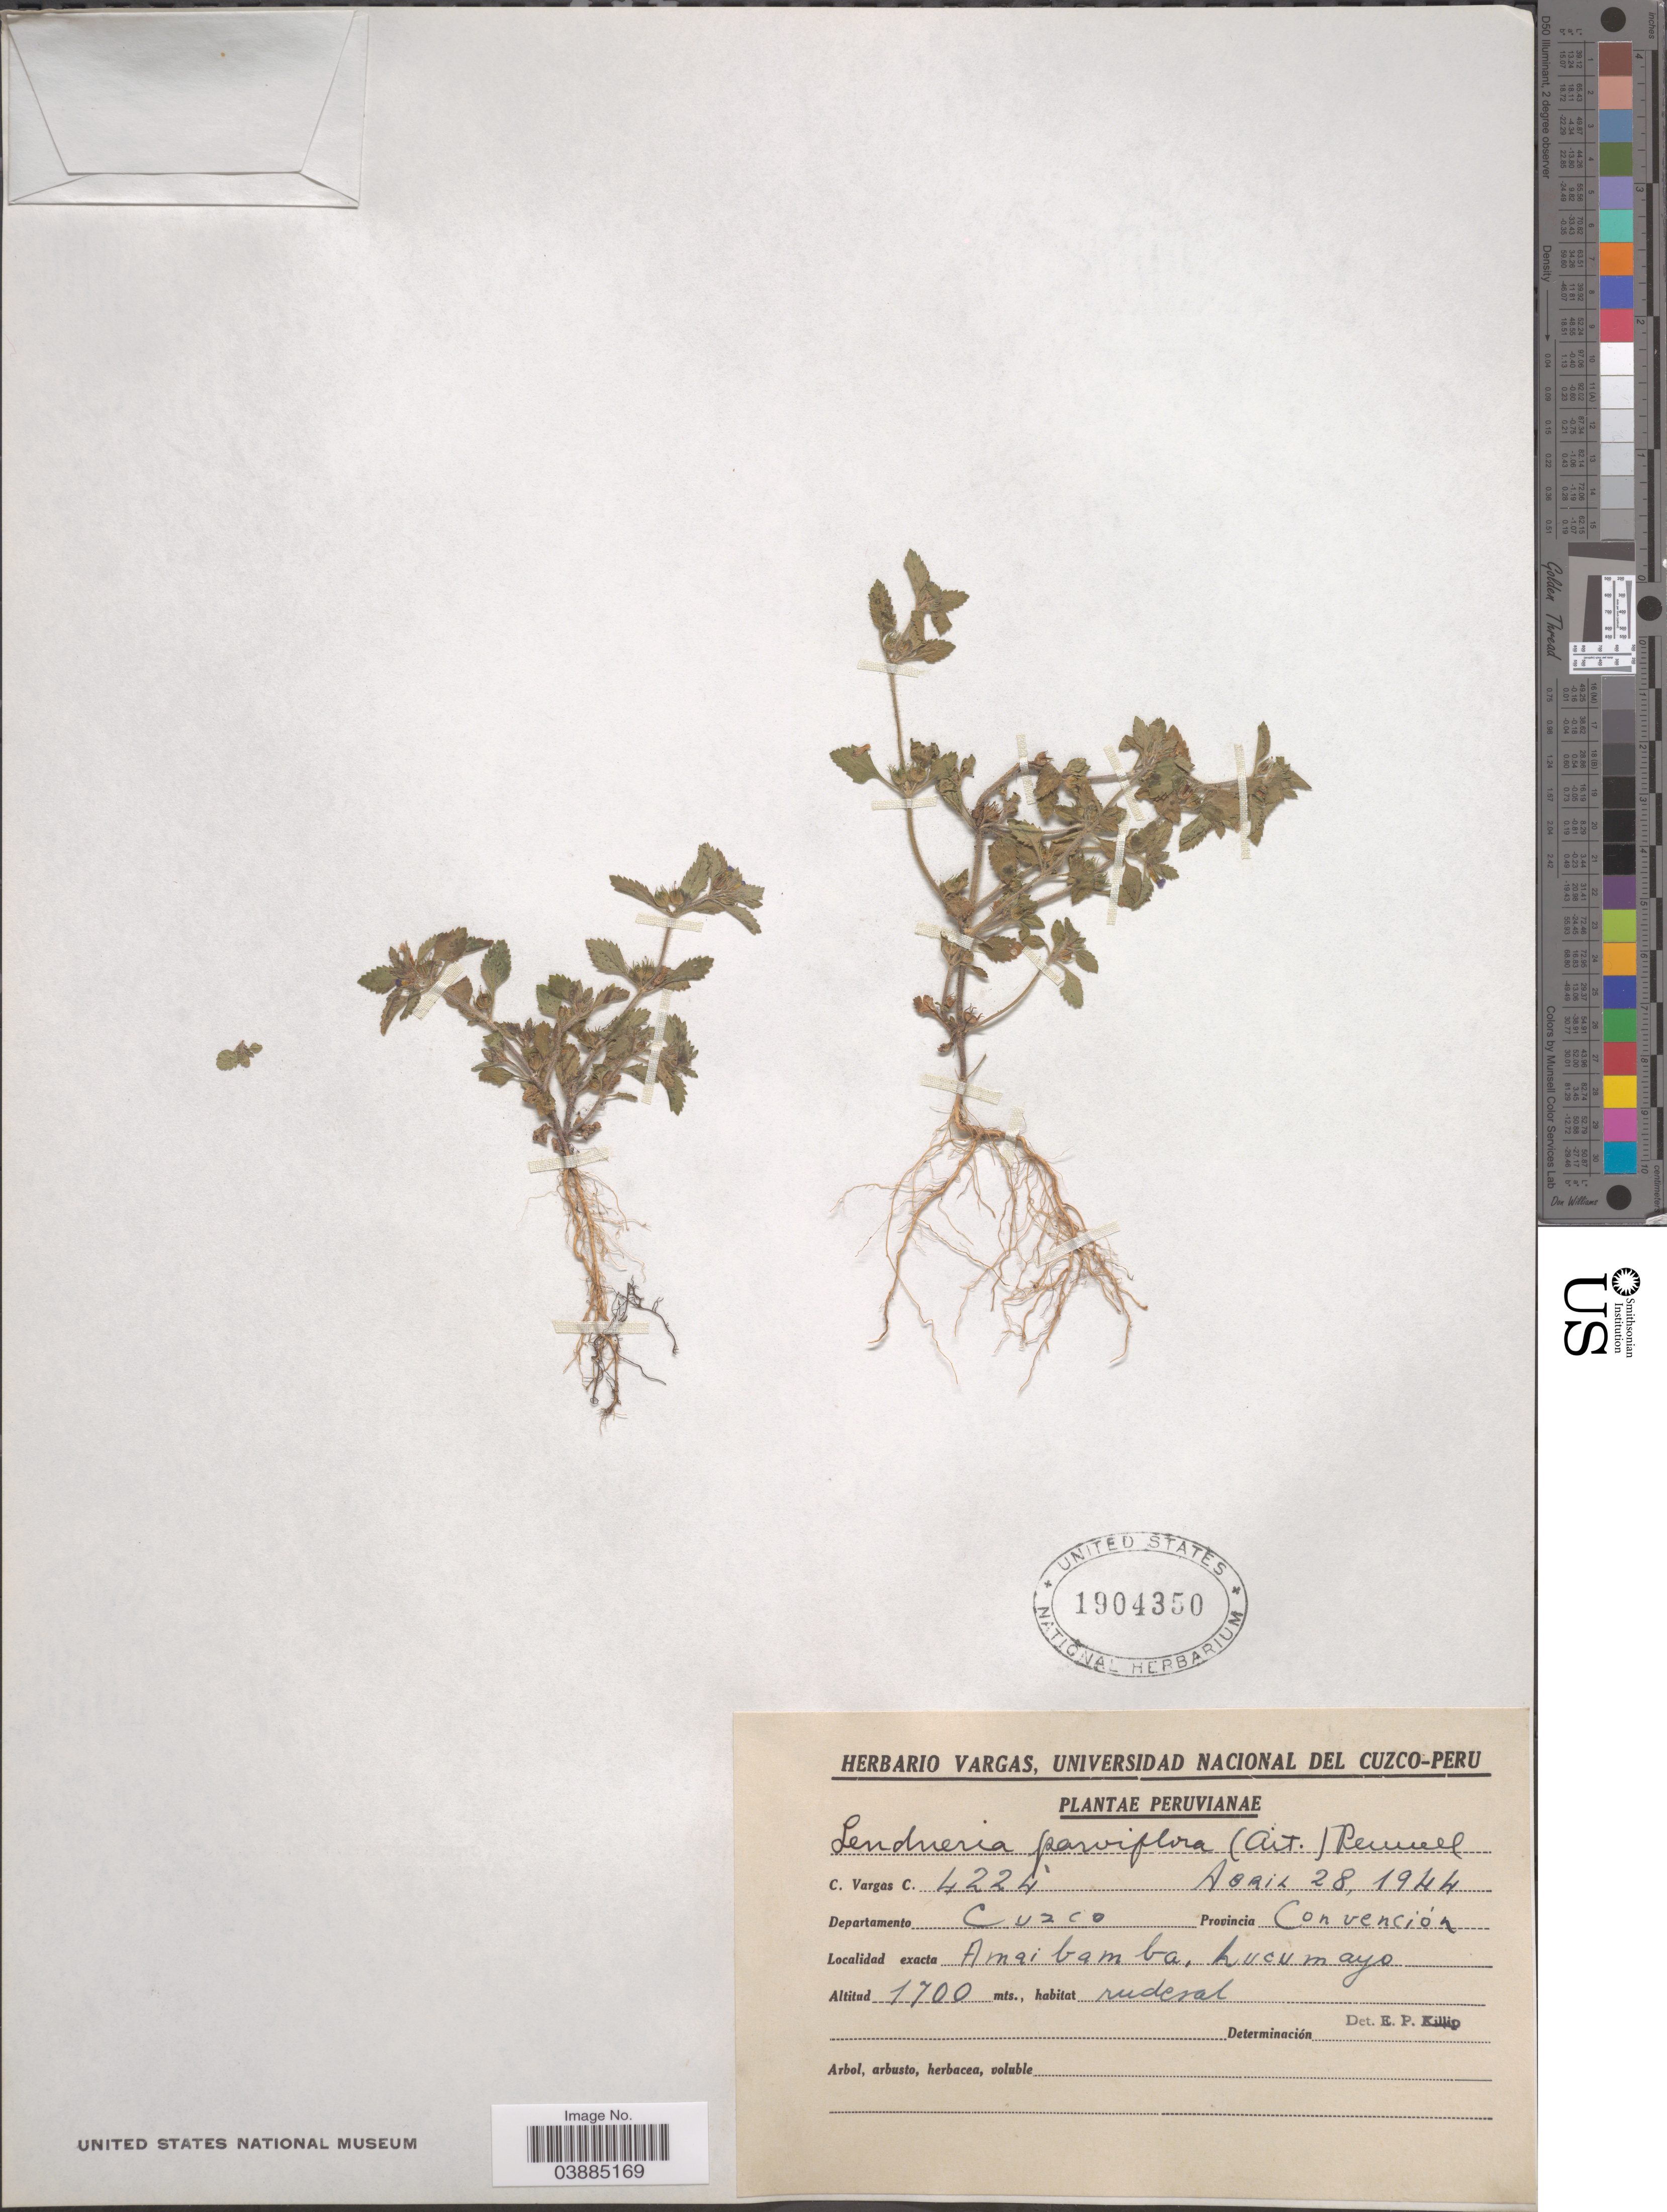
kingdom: Plantae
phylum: Tracheophyta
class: Magnoliopsida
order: Lamiales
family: Plantaginaceae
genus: Stemodia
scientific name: Stemodia verticillata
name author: (Mill.) Hassl.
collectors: C. Vargas Calderón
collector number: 4224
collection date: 1944-04-28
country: Peru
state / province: Cusco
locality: Departamento Cuzco. Provincia Convencion. Amaibamba, Lucumayo.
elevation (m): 1700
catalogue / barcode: US 1904350